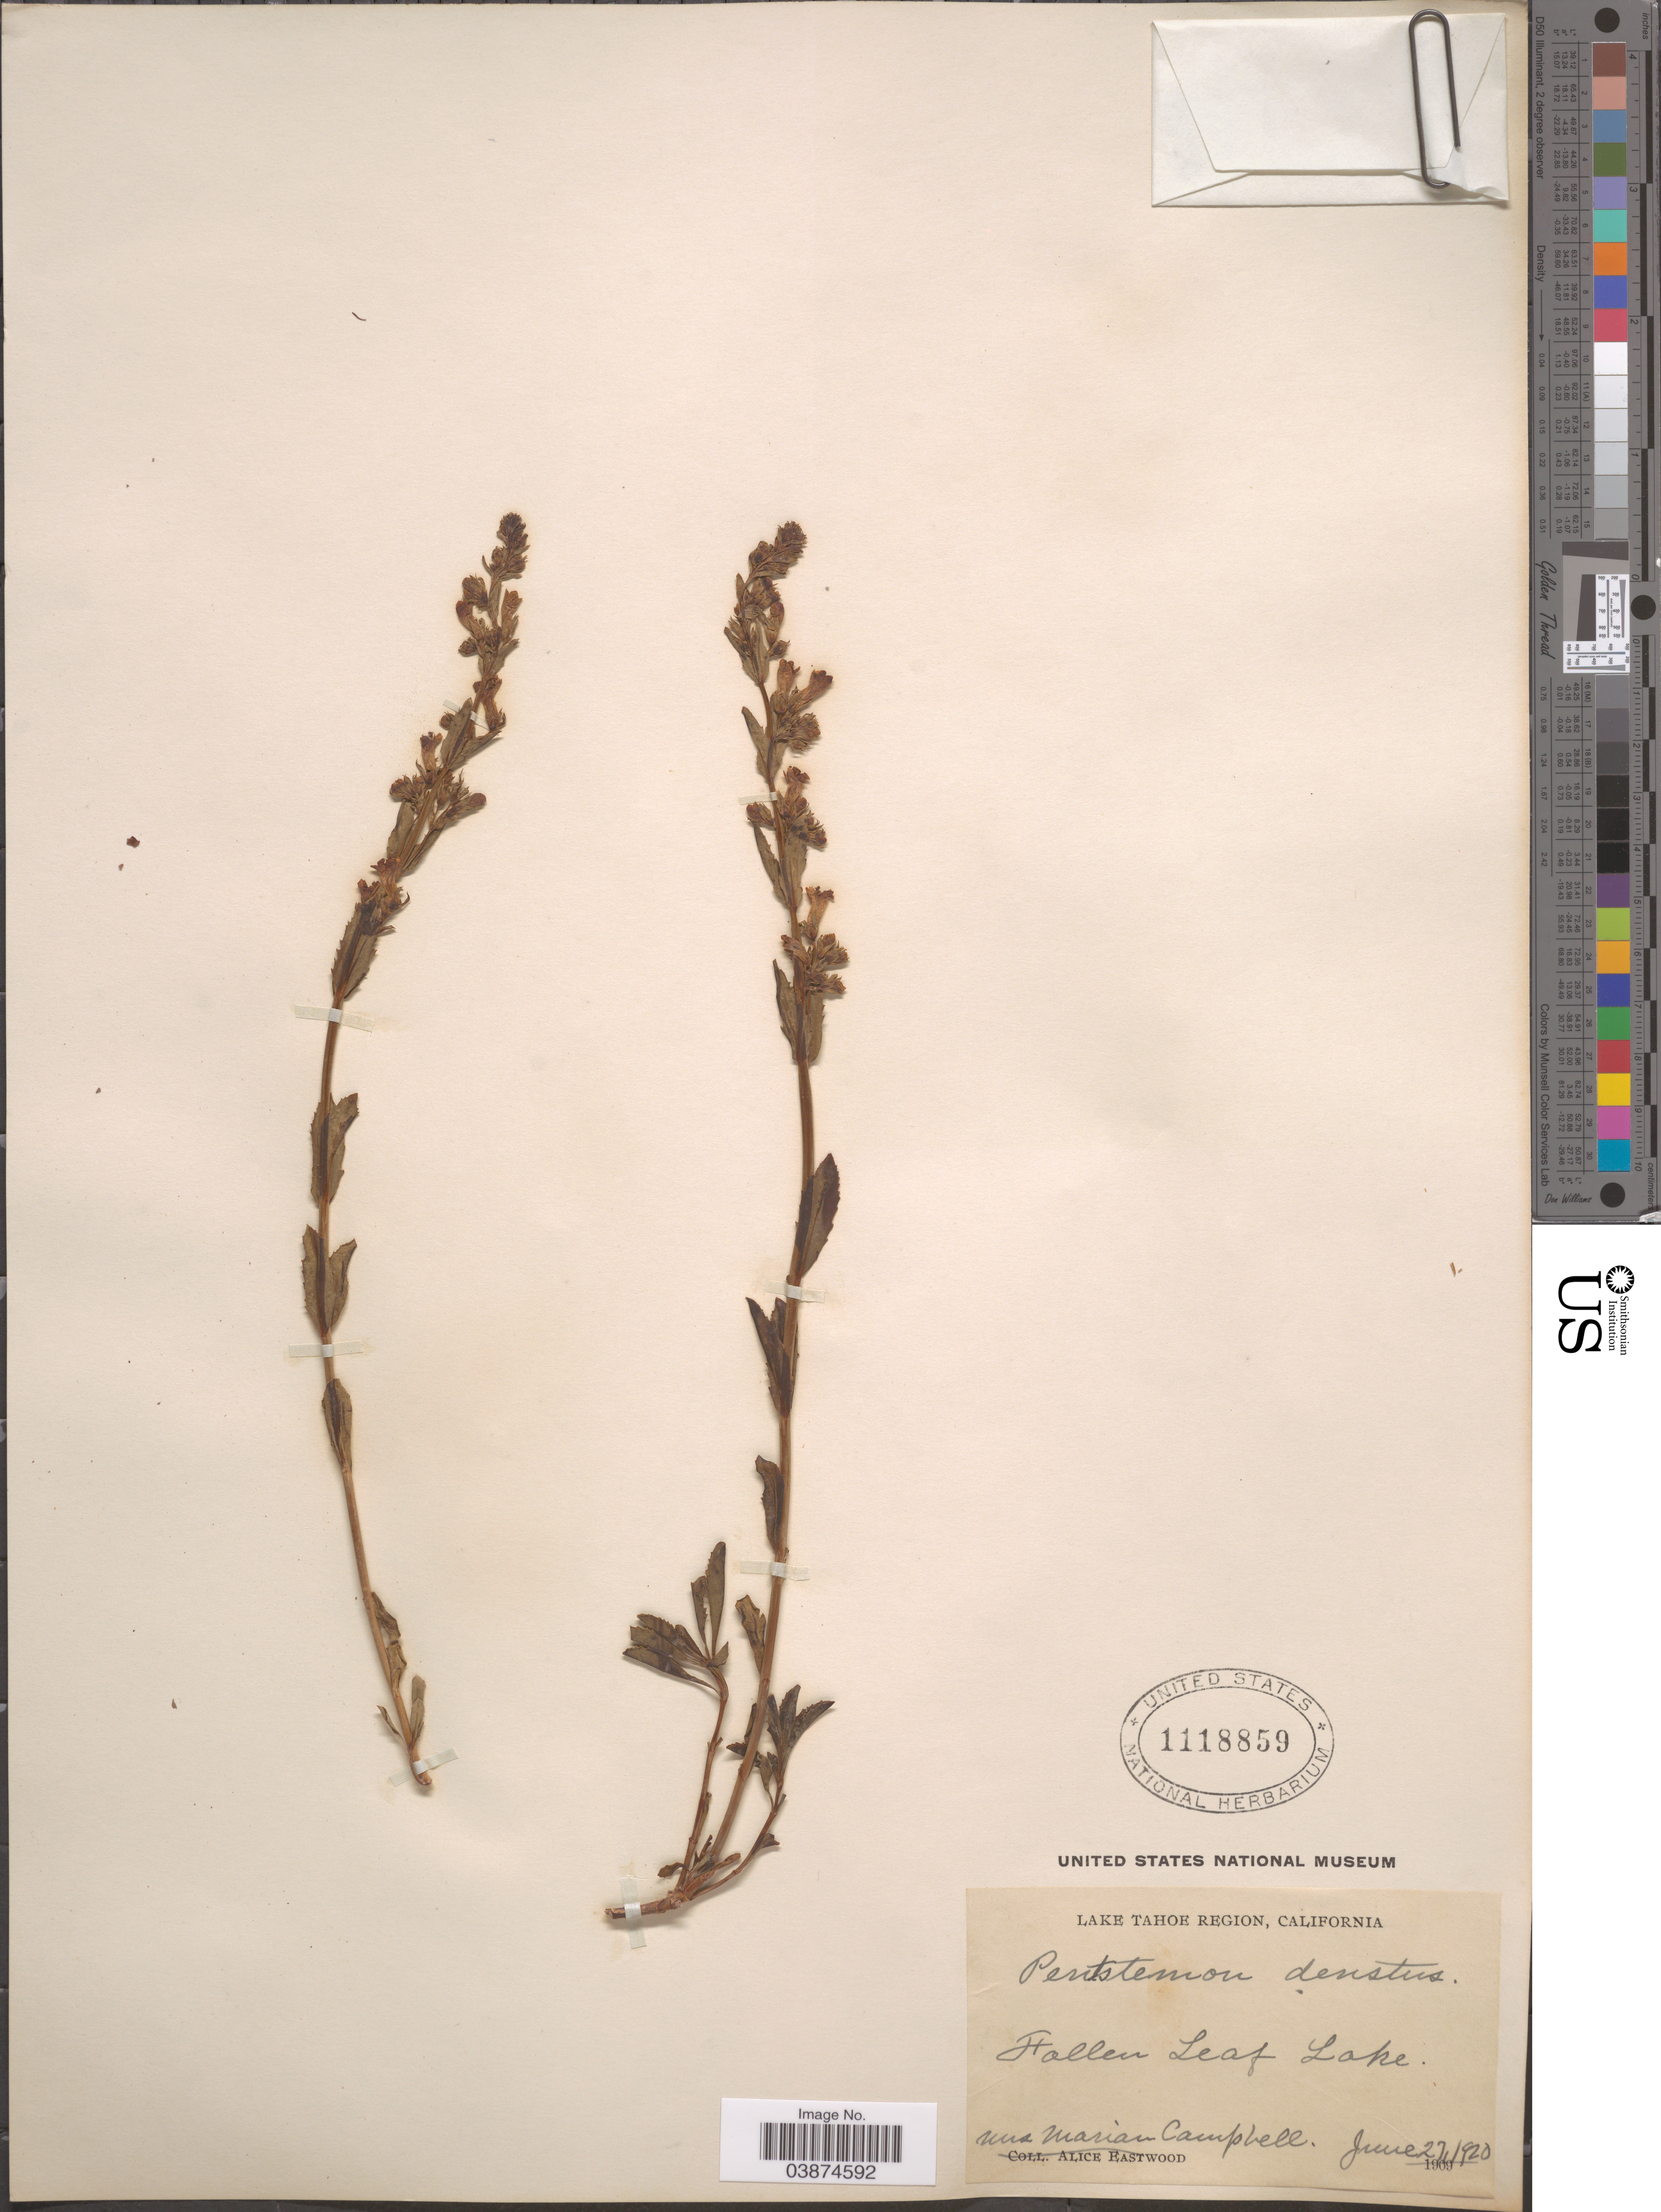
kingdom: Plantae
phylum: Tracheophyta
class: Magnoliopsida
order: Lamiales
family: Plantaginaceae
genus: Penstemon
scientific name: Penstemon deustus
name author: Douglas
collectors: M. L. Campbell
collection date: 1920-06-27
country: United States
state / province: California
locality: Lake Tahoe Region. Fallen Leaf Lake.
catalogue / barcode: US 1118859